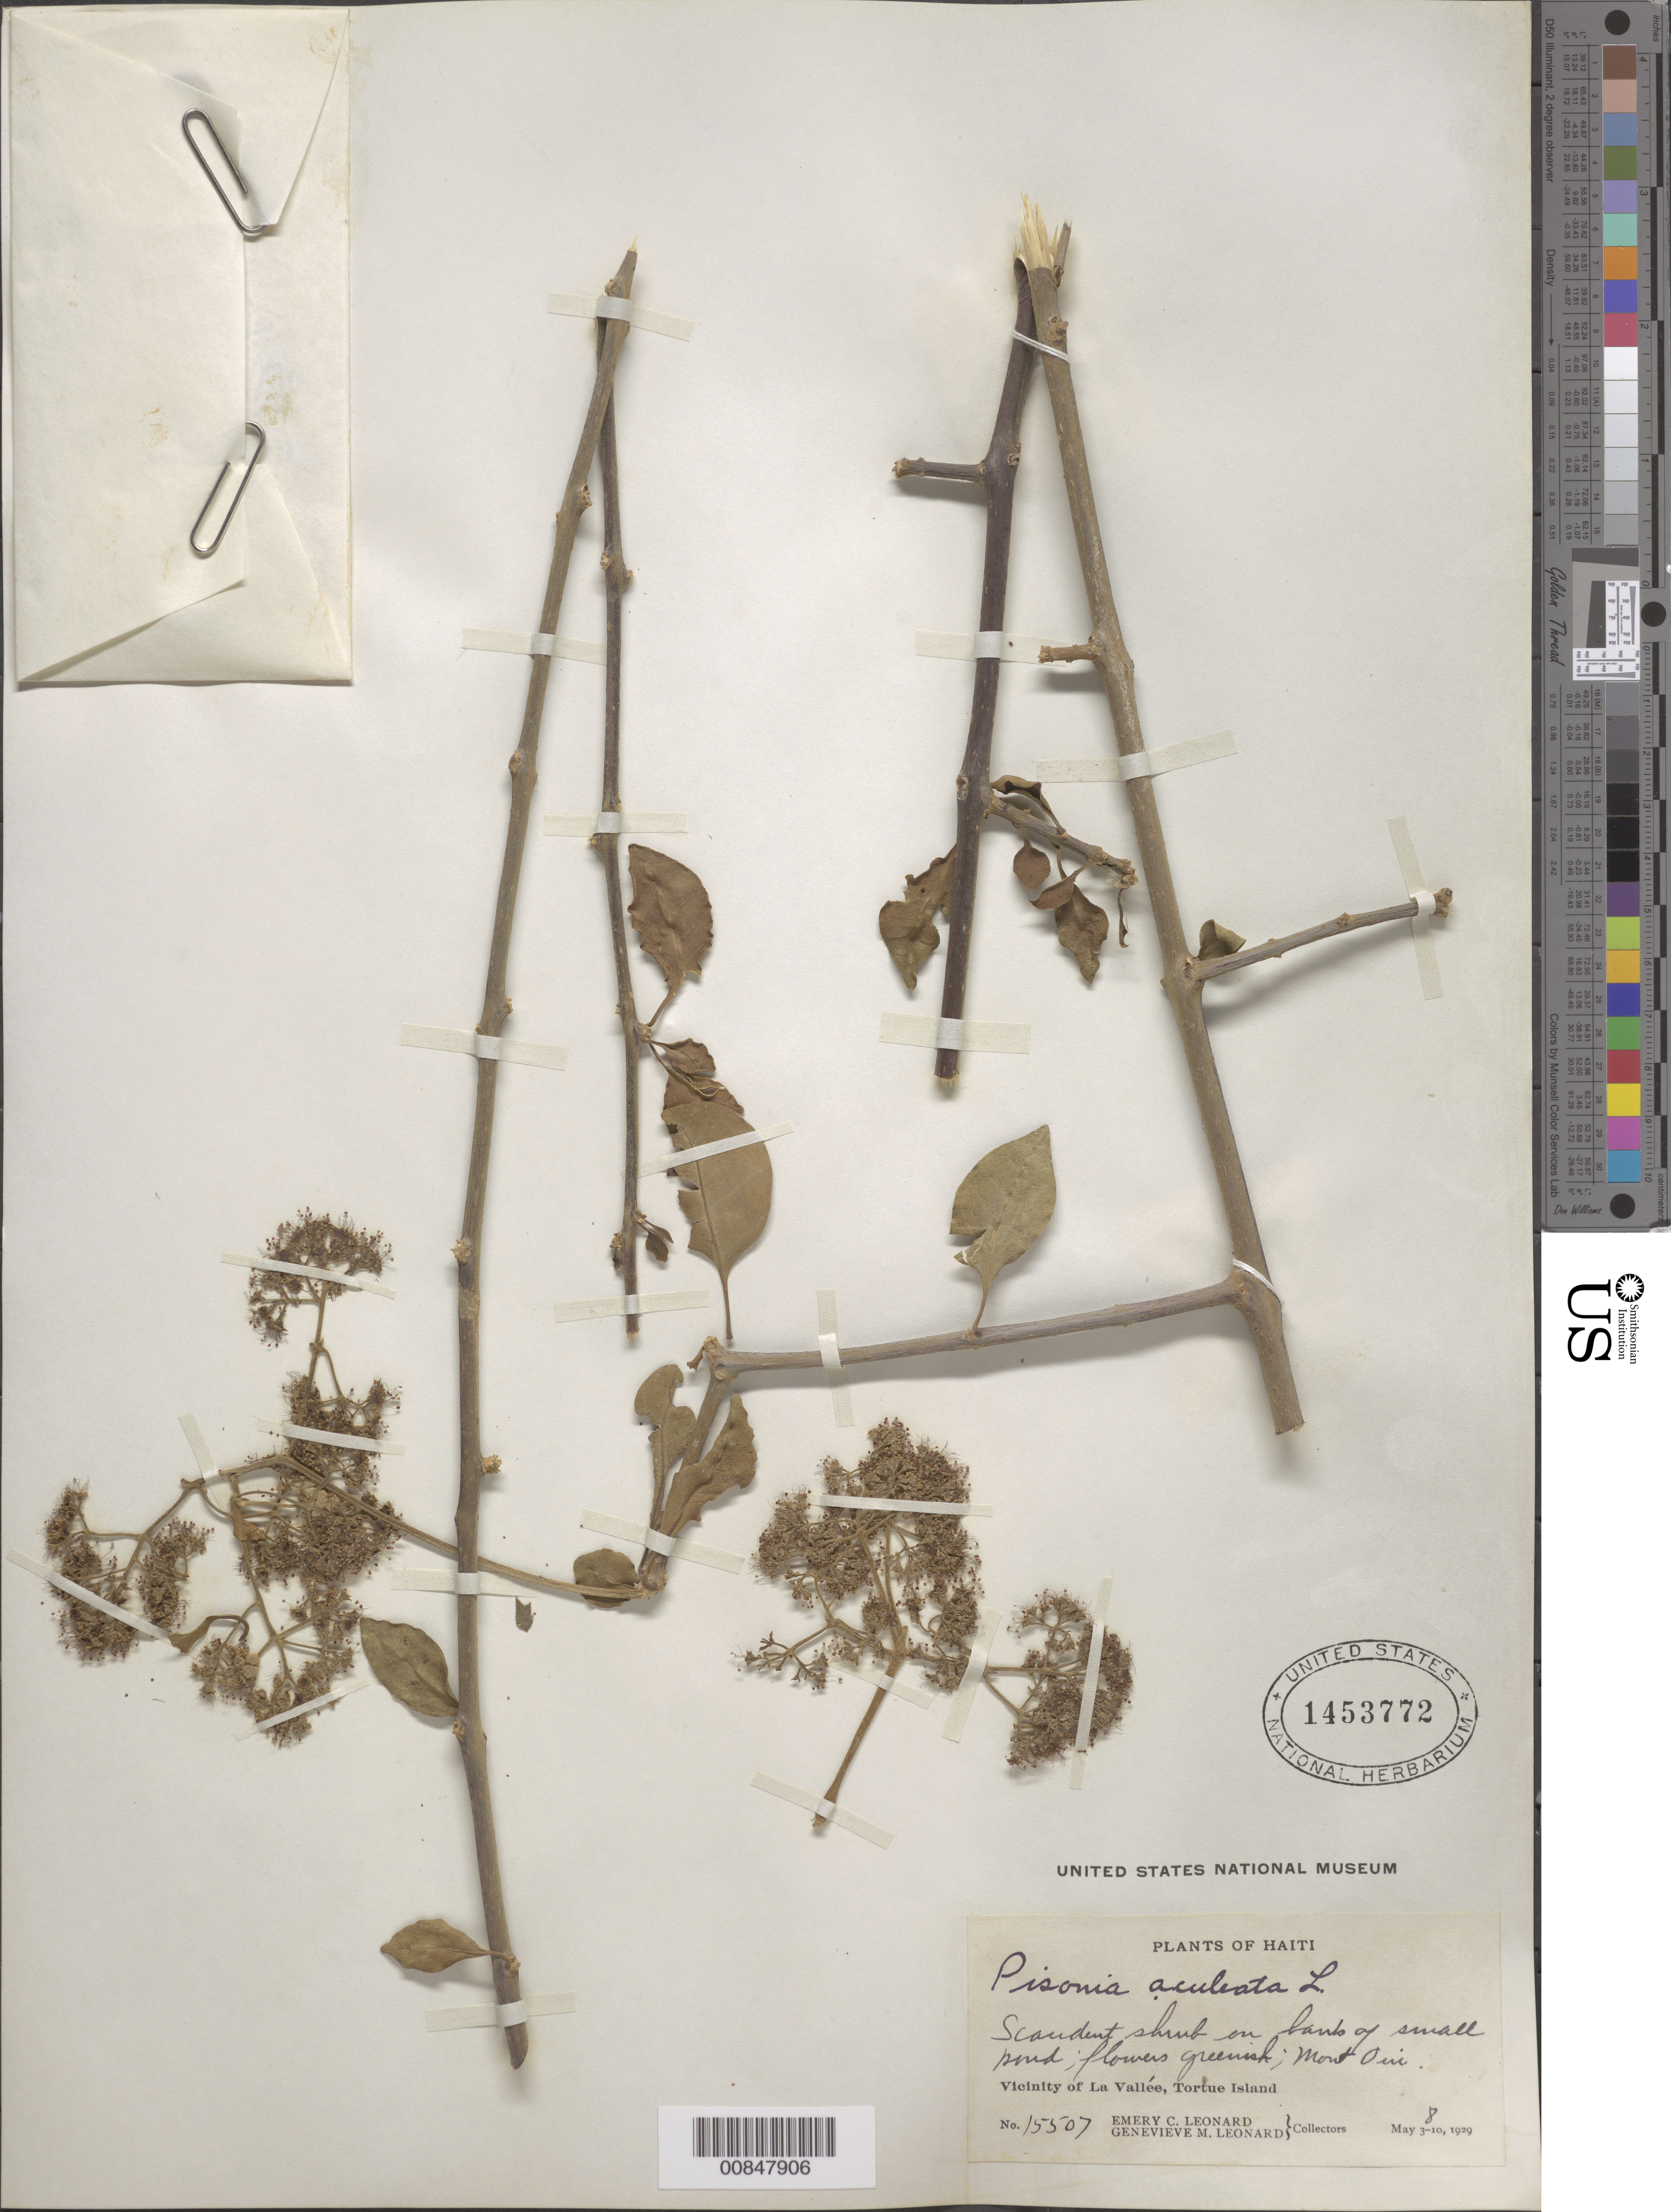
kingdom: Plantae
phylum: Tracheophyta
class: Magnoliopsida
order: Caryophyllales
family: Nyctaginaceae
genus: Pisonia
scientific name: Pisonia aculeata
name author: L.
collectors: E. C. Leonard & G. M. Leonard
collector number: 15507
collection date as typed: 08 May 1929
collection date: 1929-05-08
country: Haiti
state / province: Nord-Óuest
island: Île de la Tortue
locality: Vicinity of Basse Terre, Tortue Island. Mont Oui.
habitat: On banks of small pond.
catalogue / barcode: US 1453772